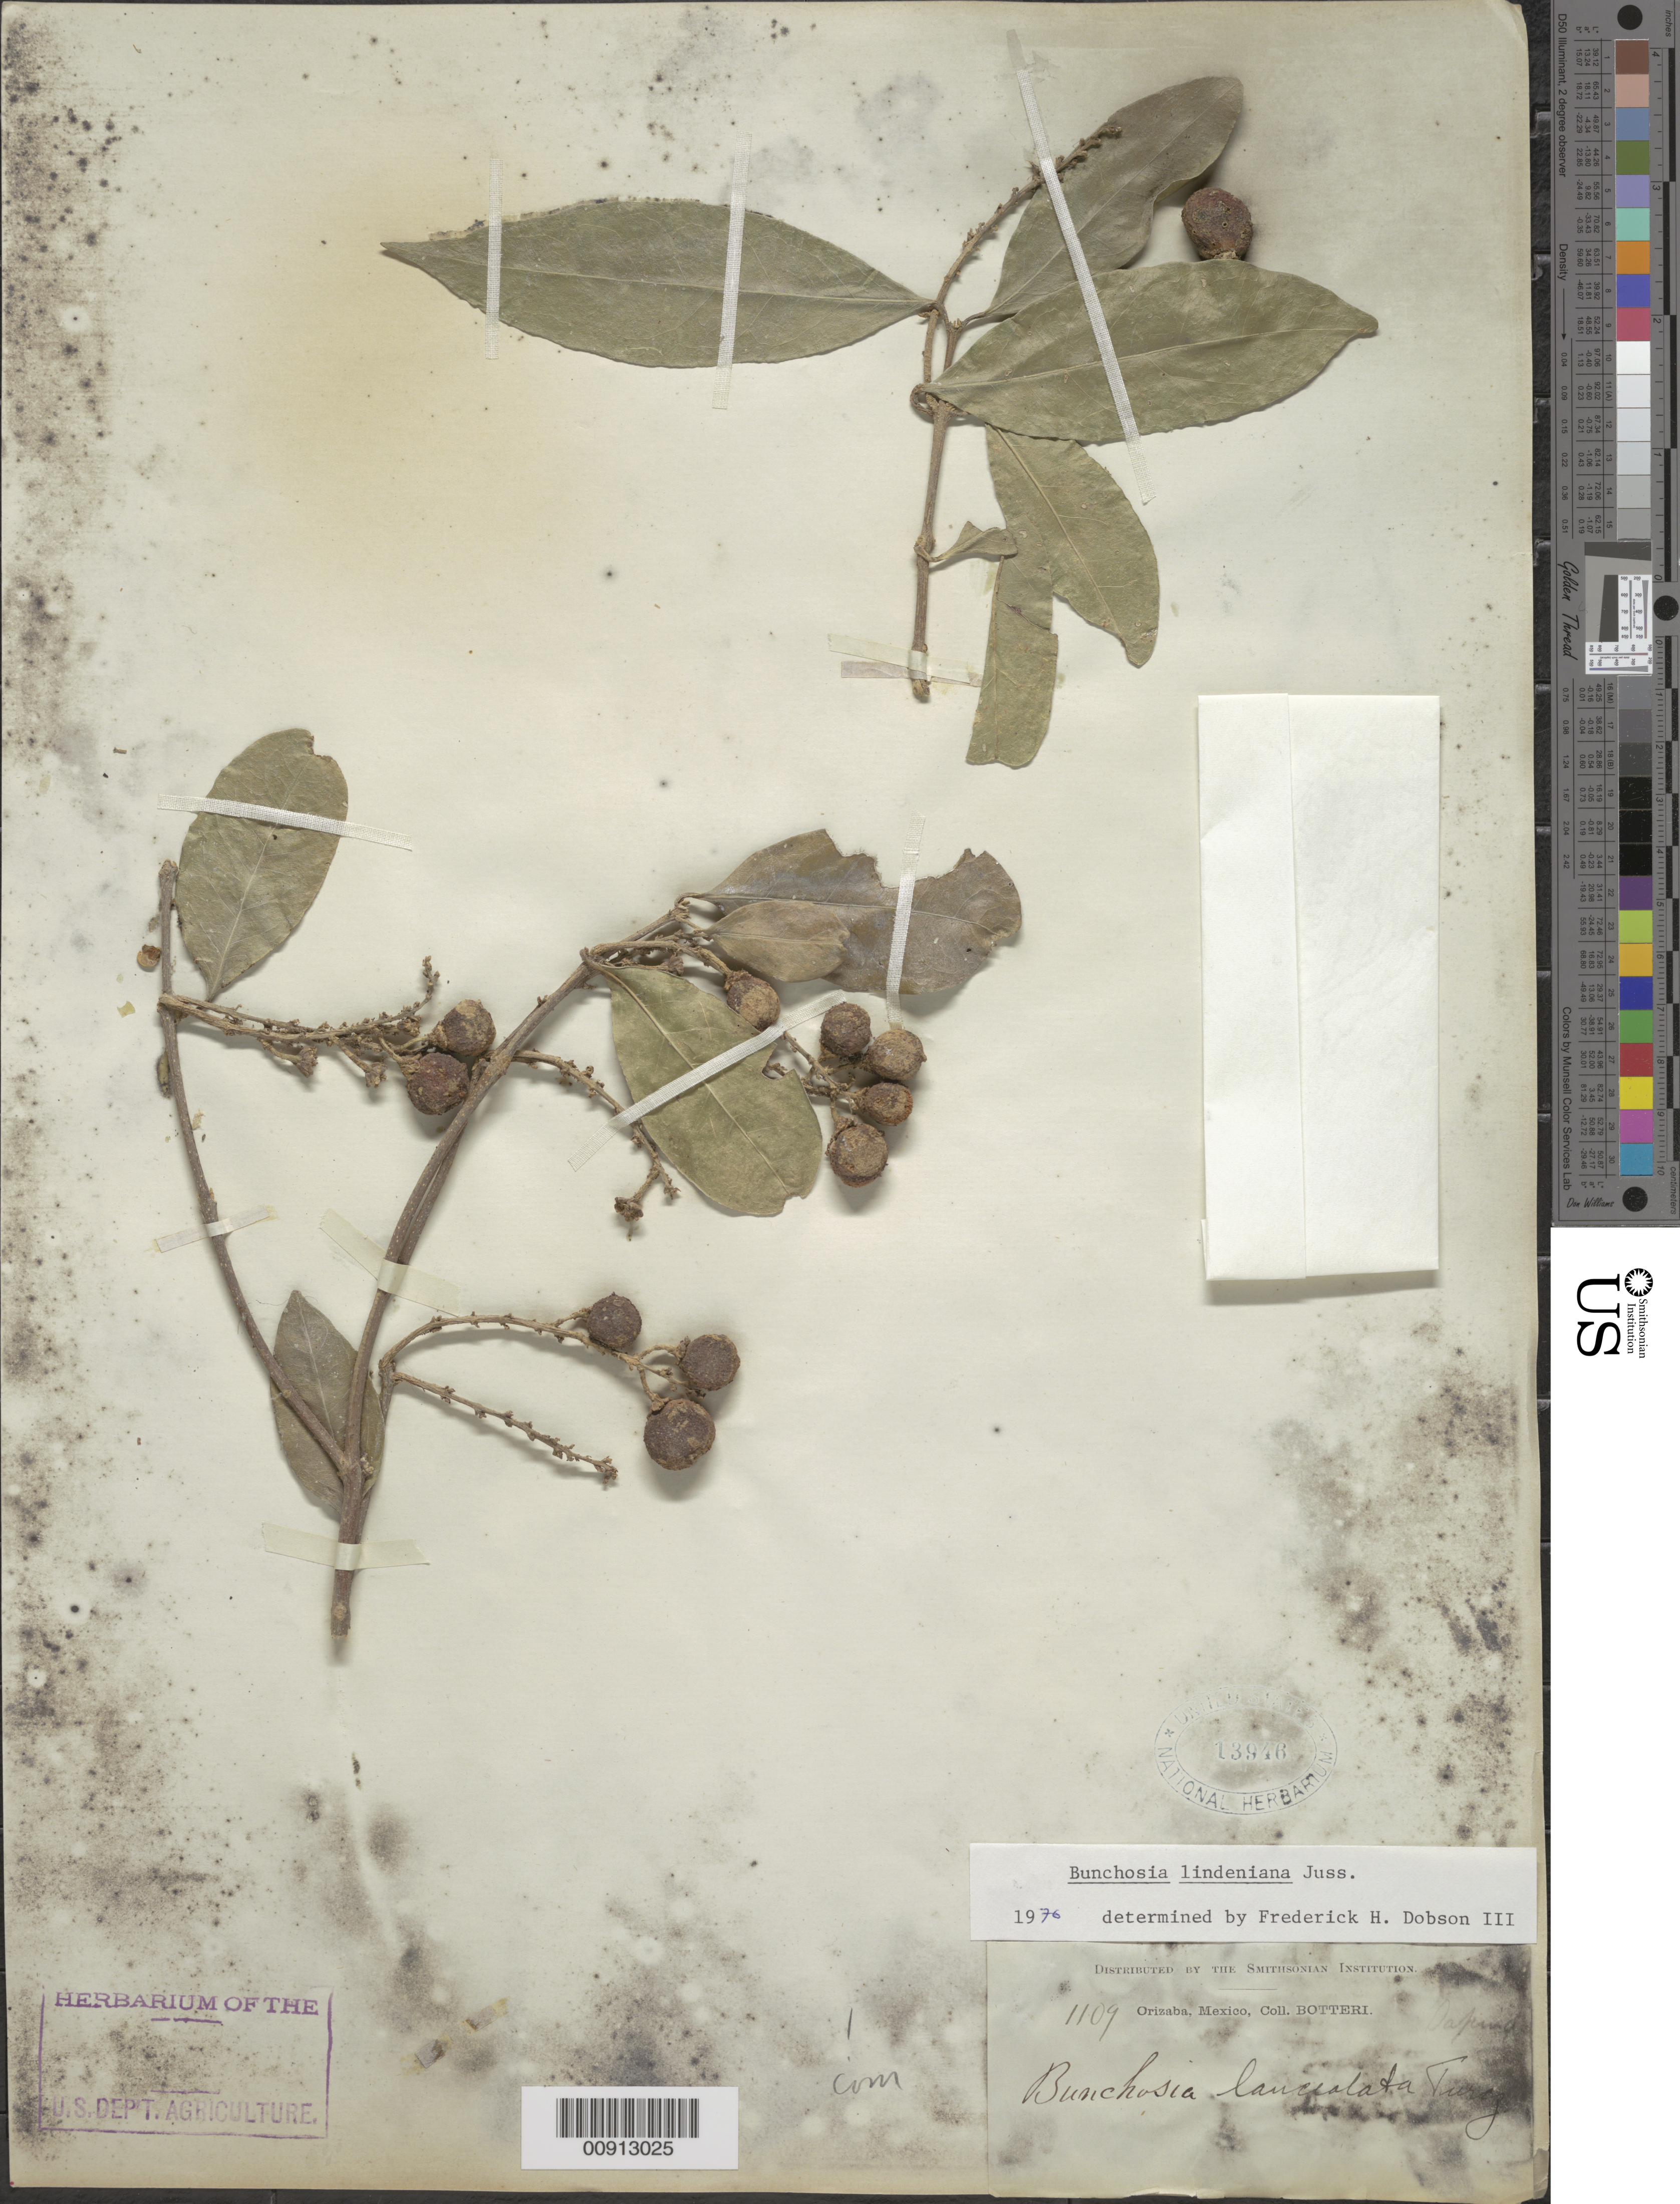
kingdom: Plantae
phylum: Tracheophyta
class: Magnoliopsida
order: Malpighiales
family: Malpighiaceae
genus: Bunchosia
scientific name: Bunchosia lindeniana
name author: A. Juss.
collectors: M. Botteri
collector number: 1109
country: Mexico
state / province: Veracruz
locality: Orizaba.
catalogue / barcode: US 13946